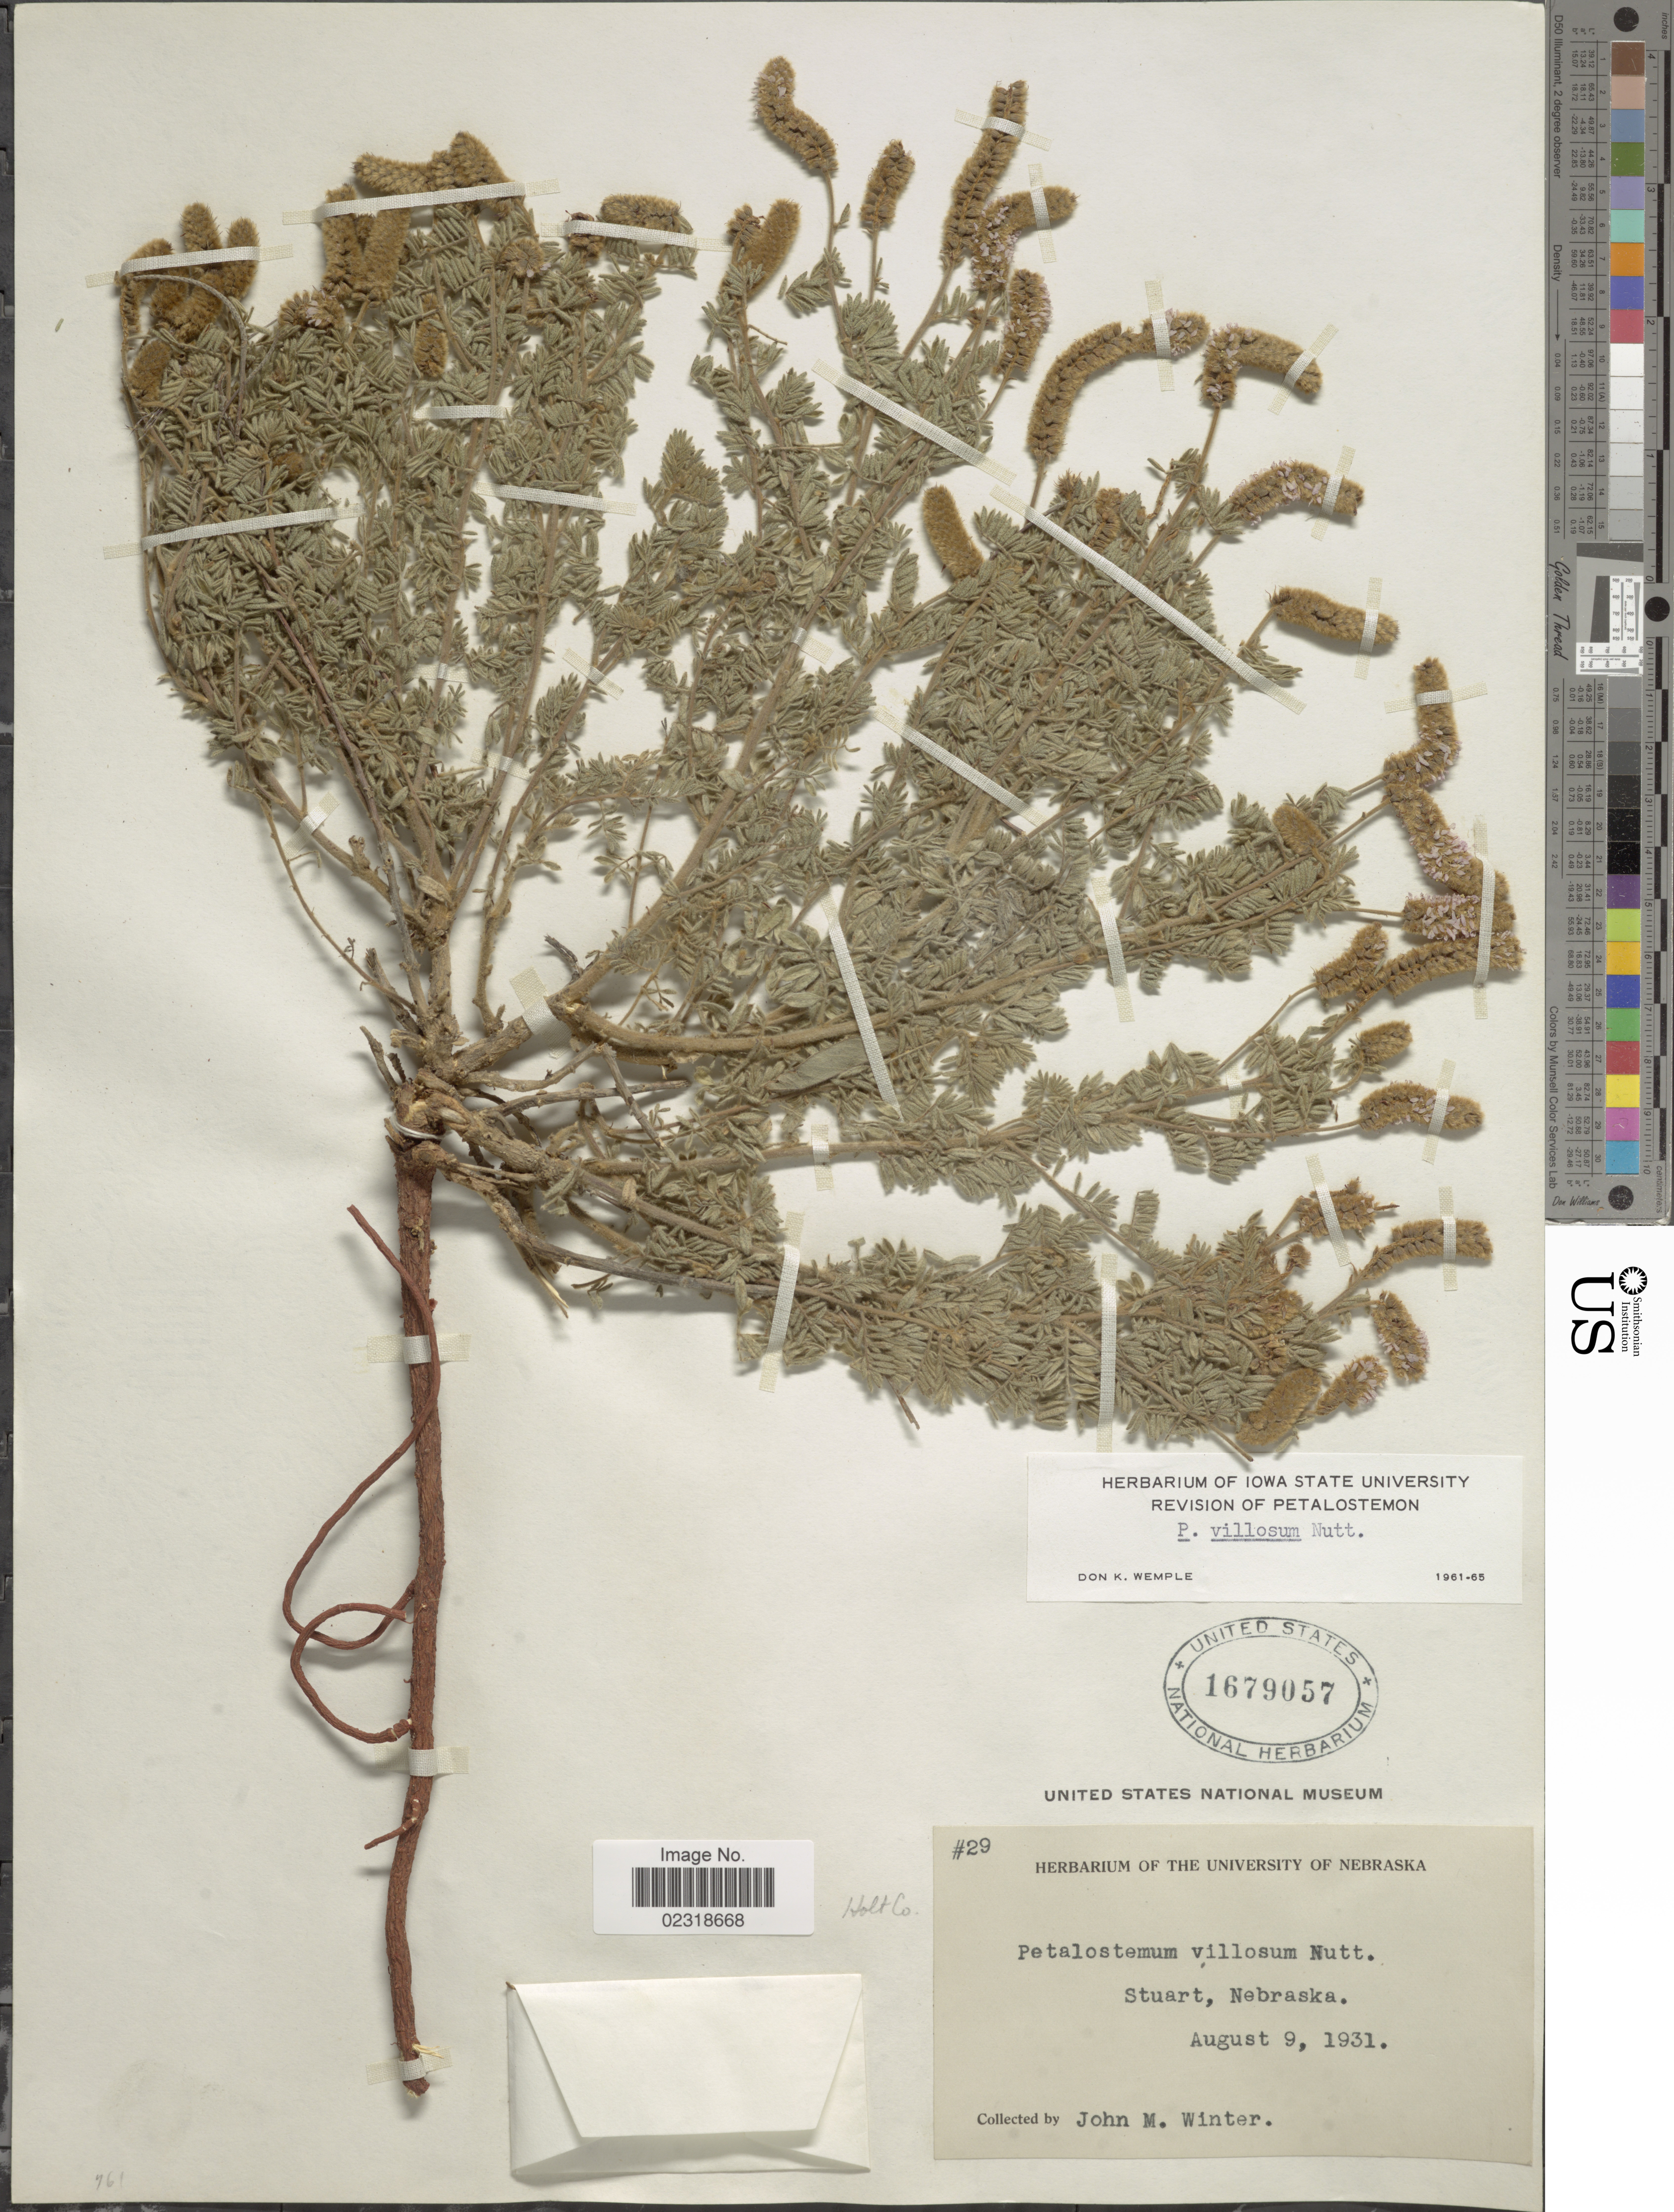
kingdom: Plantae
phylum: Tracheophyta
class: Magnoliopsida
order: Fabales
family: Fabaceae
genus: Dalea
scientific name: Dalea villosa var. villosa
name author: (Nutt.) Spreng.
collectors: J. M. Winter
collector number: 29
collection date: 1931-08-09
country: United States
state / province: Nebraska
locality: Stuart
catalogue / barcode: US 1679057